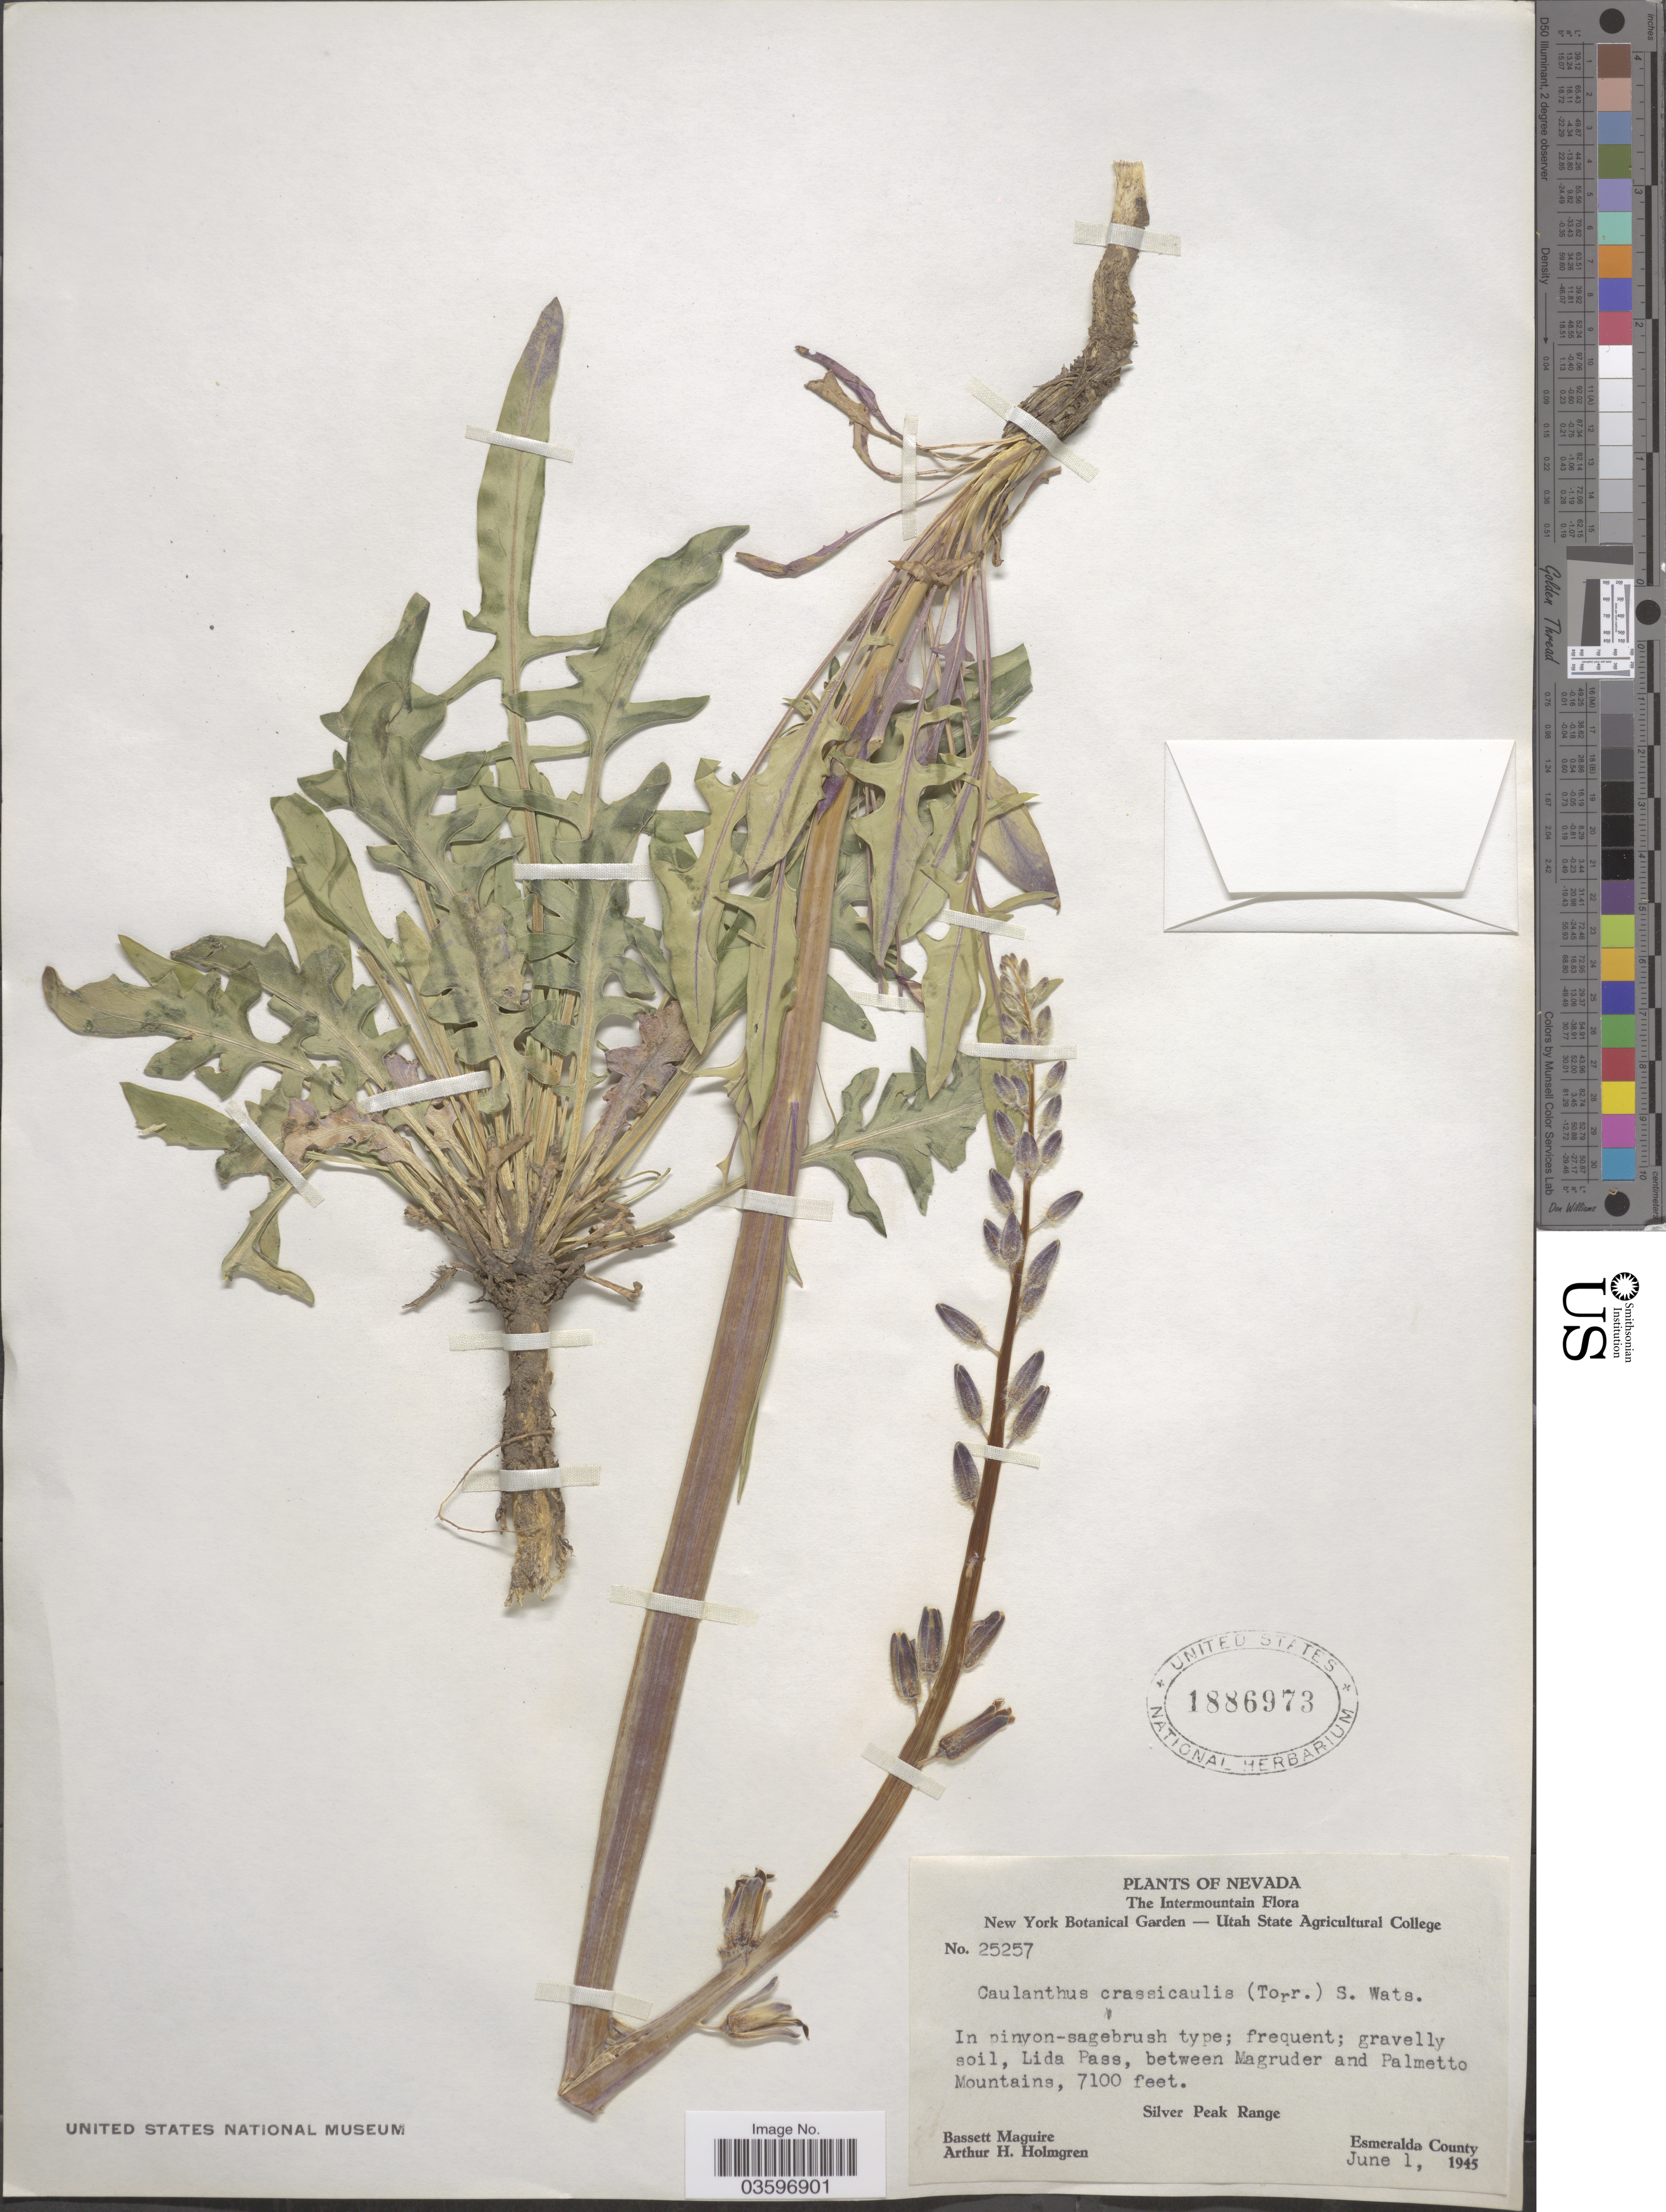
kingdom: Plantae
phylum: Tracheophyta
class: Magnoliopsida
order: Brassicales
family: Brassicaceae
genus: Caulanthus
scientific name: Caulanthus crassicaulis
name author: S. Watson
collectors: B. Maguire & A. H. Holmgren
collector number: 25257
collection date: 1945-06-01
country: United States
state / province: Nevada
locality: The Intermountain. Lida Pass, between Magruder and Palmetto Mountains. Silver Peak Range. Esmeralda County.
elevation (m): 2164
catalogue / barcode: US 1886973